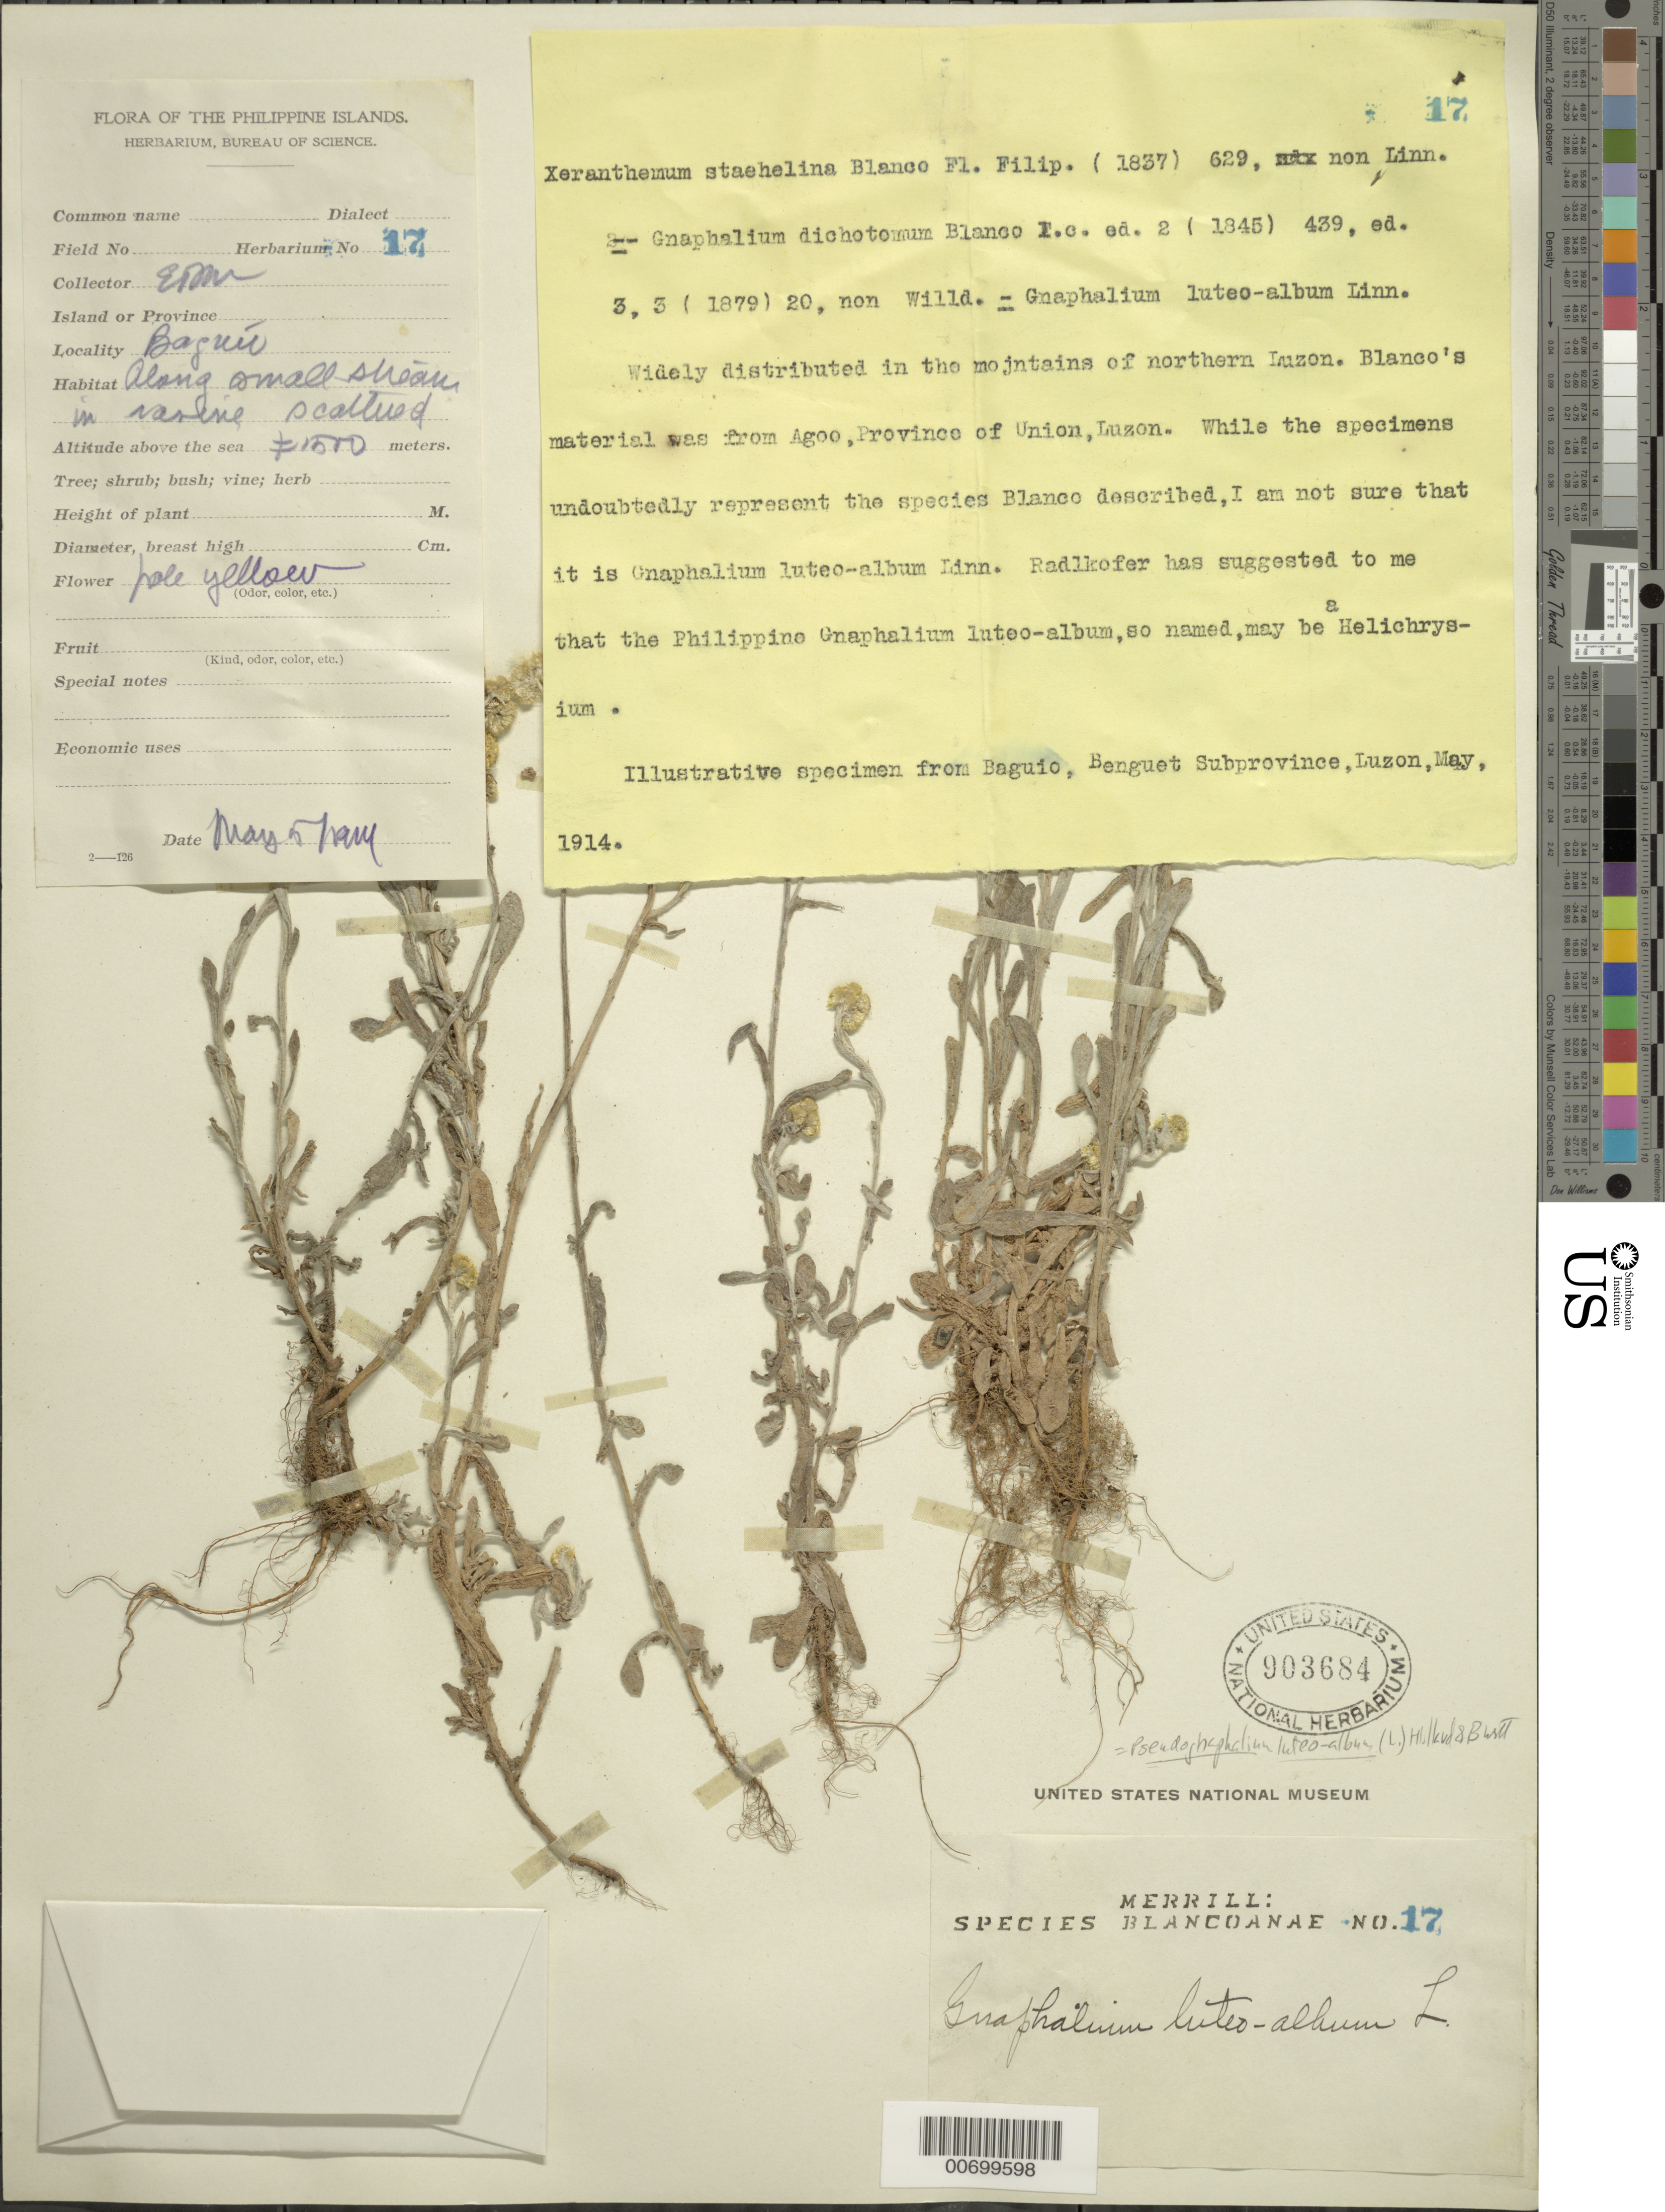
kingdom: Plantae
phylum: Tracheophyta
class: Magnoliopsida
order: Asterales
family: Asteraceae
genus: Laphangium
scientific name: Laphangium luteoalbum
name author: (L.) Tzvelev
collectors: E. D. Merrill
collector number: Sp. Blancoan. 0017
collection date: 1914-05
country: Philippines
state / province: Cordillera (Administrative Region)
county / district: Benguet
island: Luzon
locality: Baguio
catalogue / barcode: US 903684